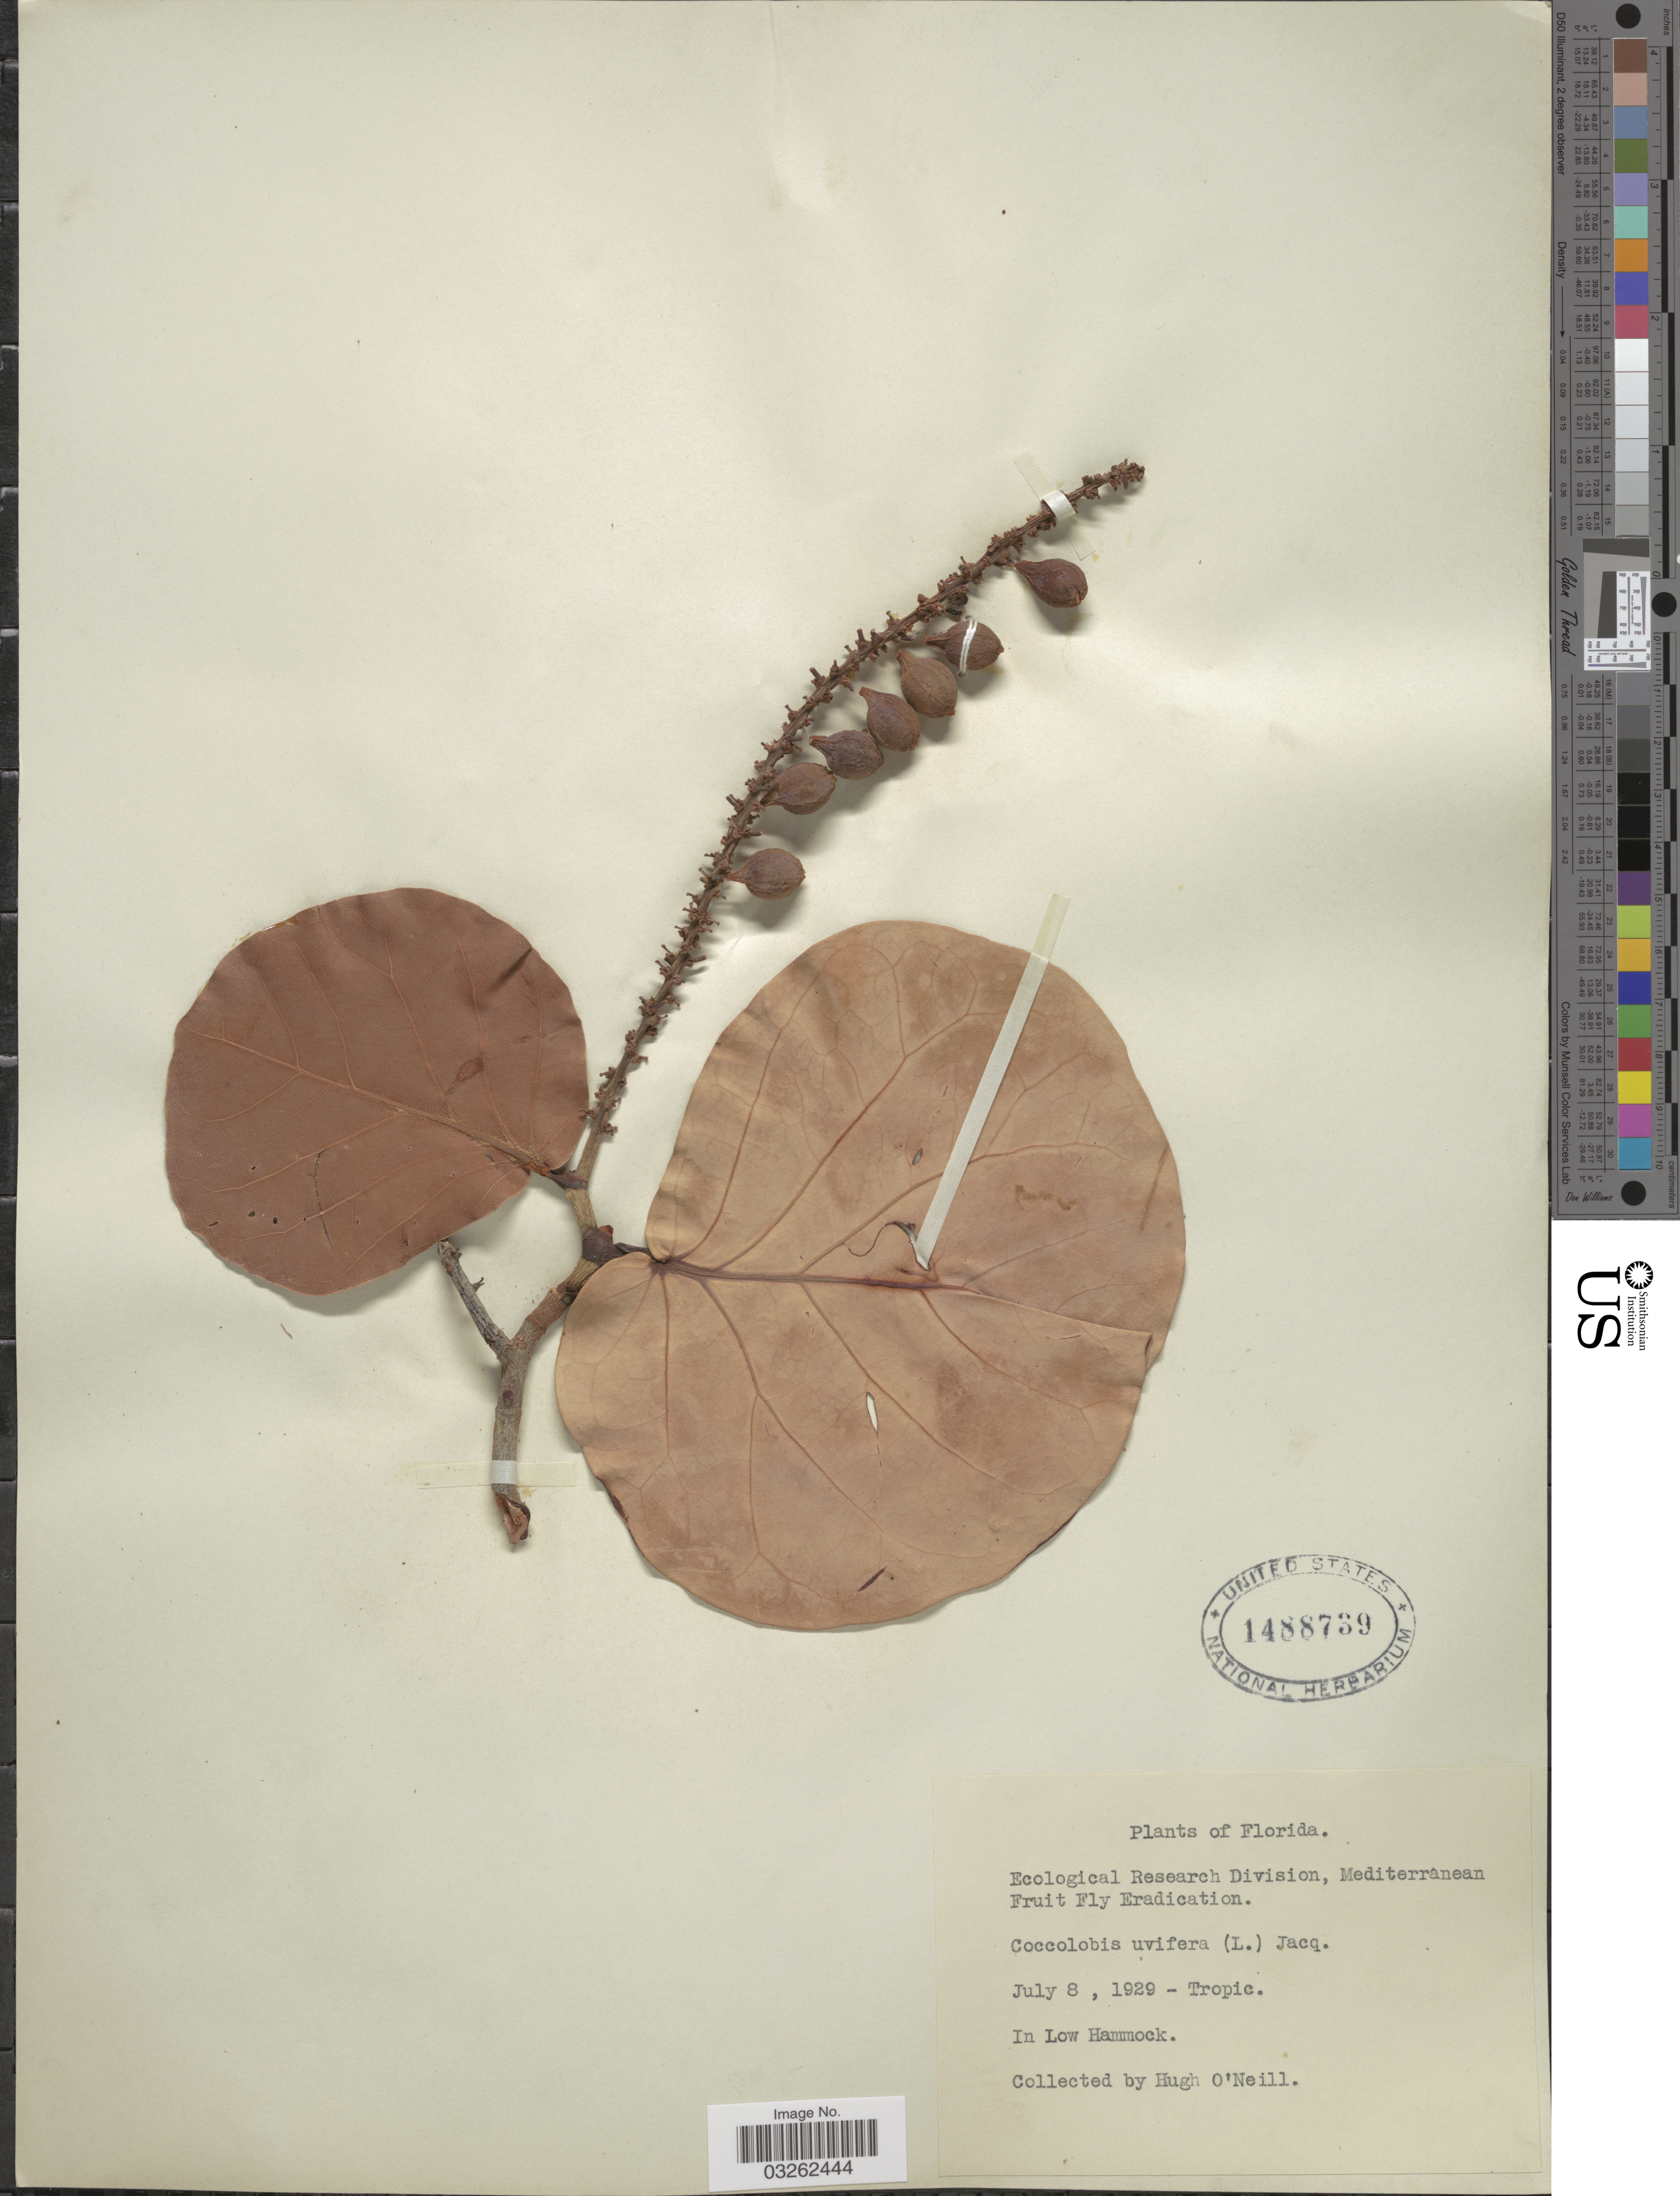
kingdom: Plantae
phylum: Tracheophyta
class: Magnoliopsida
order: Caryophyllales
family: Polygonaceae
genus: Coccoloba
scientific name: Coccoloba uvifera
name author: L.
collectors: H. O'Neill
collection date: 1929-07-08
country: United States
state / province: Florida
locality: Tropic. In Low Hammock.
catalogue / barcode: US 1488739